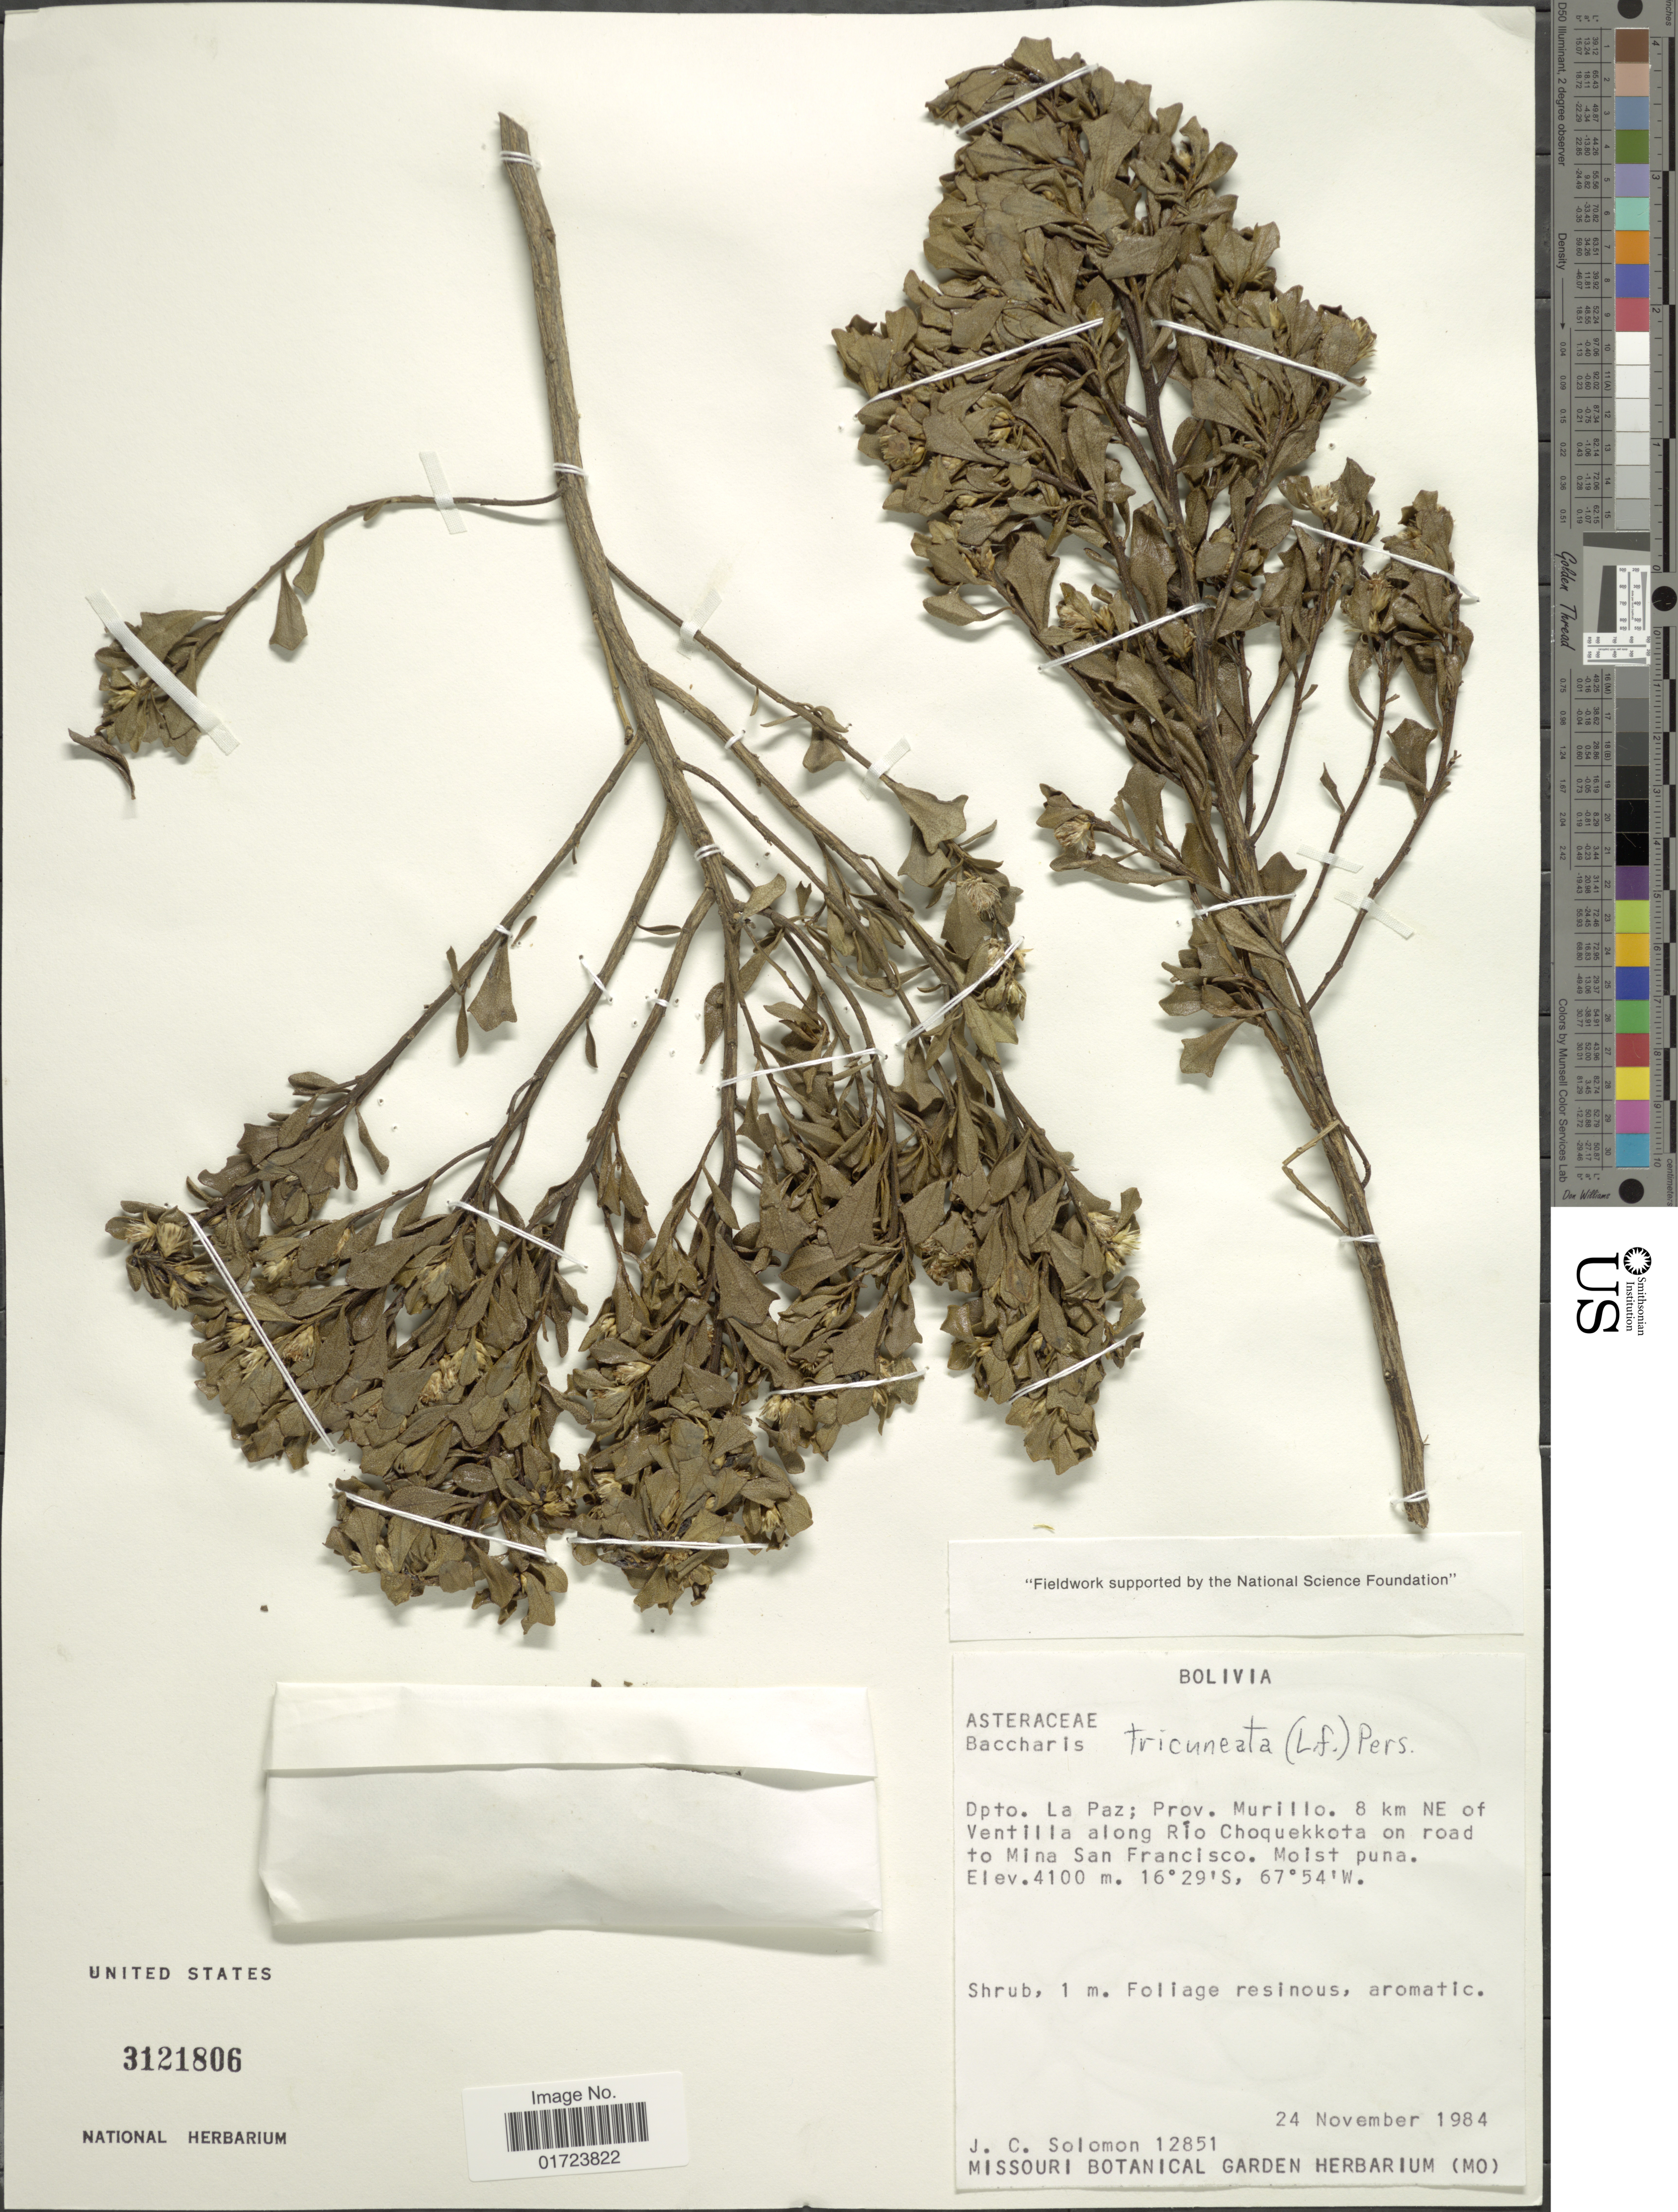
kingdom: Plantae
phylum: Tracheophyta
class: Magnoliopsida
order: Asterales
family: Asteraceae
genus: Baccharis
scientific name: Baccharis tricuneata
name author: (L. f.) Pers.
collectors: J. C. Solomon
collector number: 12851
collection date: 1984-11-24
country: Bolivia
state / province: La Paz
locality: Dpto. La Paz; Prov. Murillo. 8 km NE of Ventilla along Rio Choquekkota on road to Mina San Francisco.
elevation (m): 4100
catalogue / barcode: US 3121806